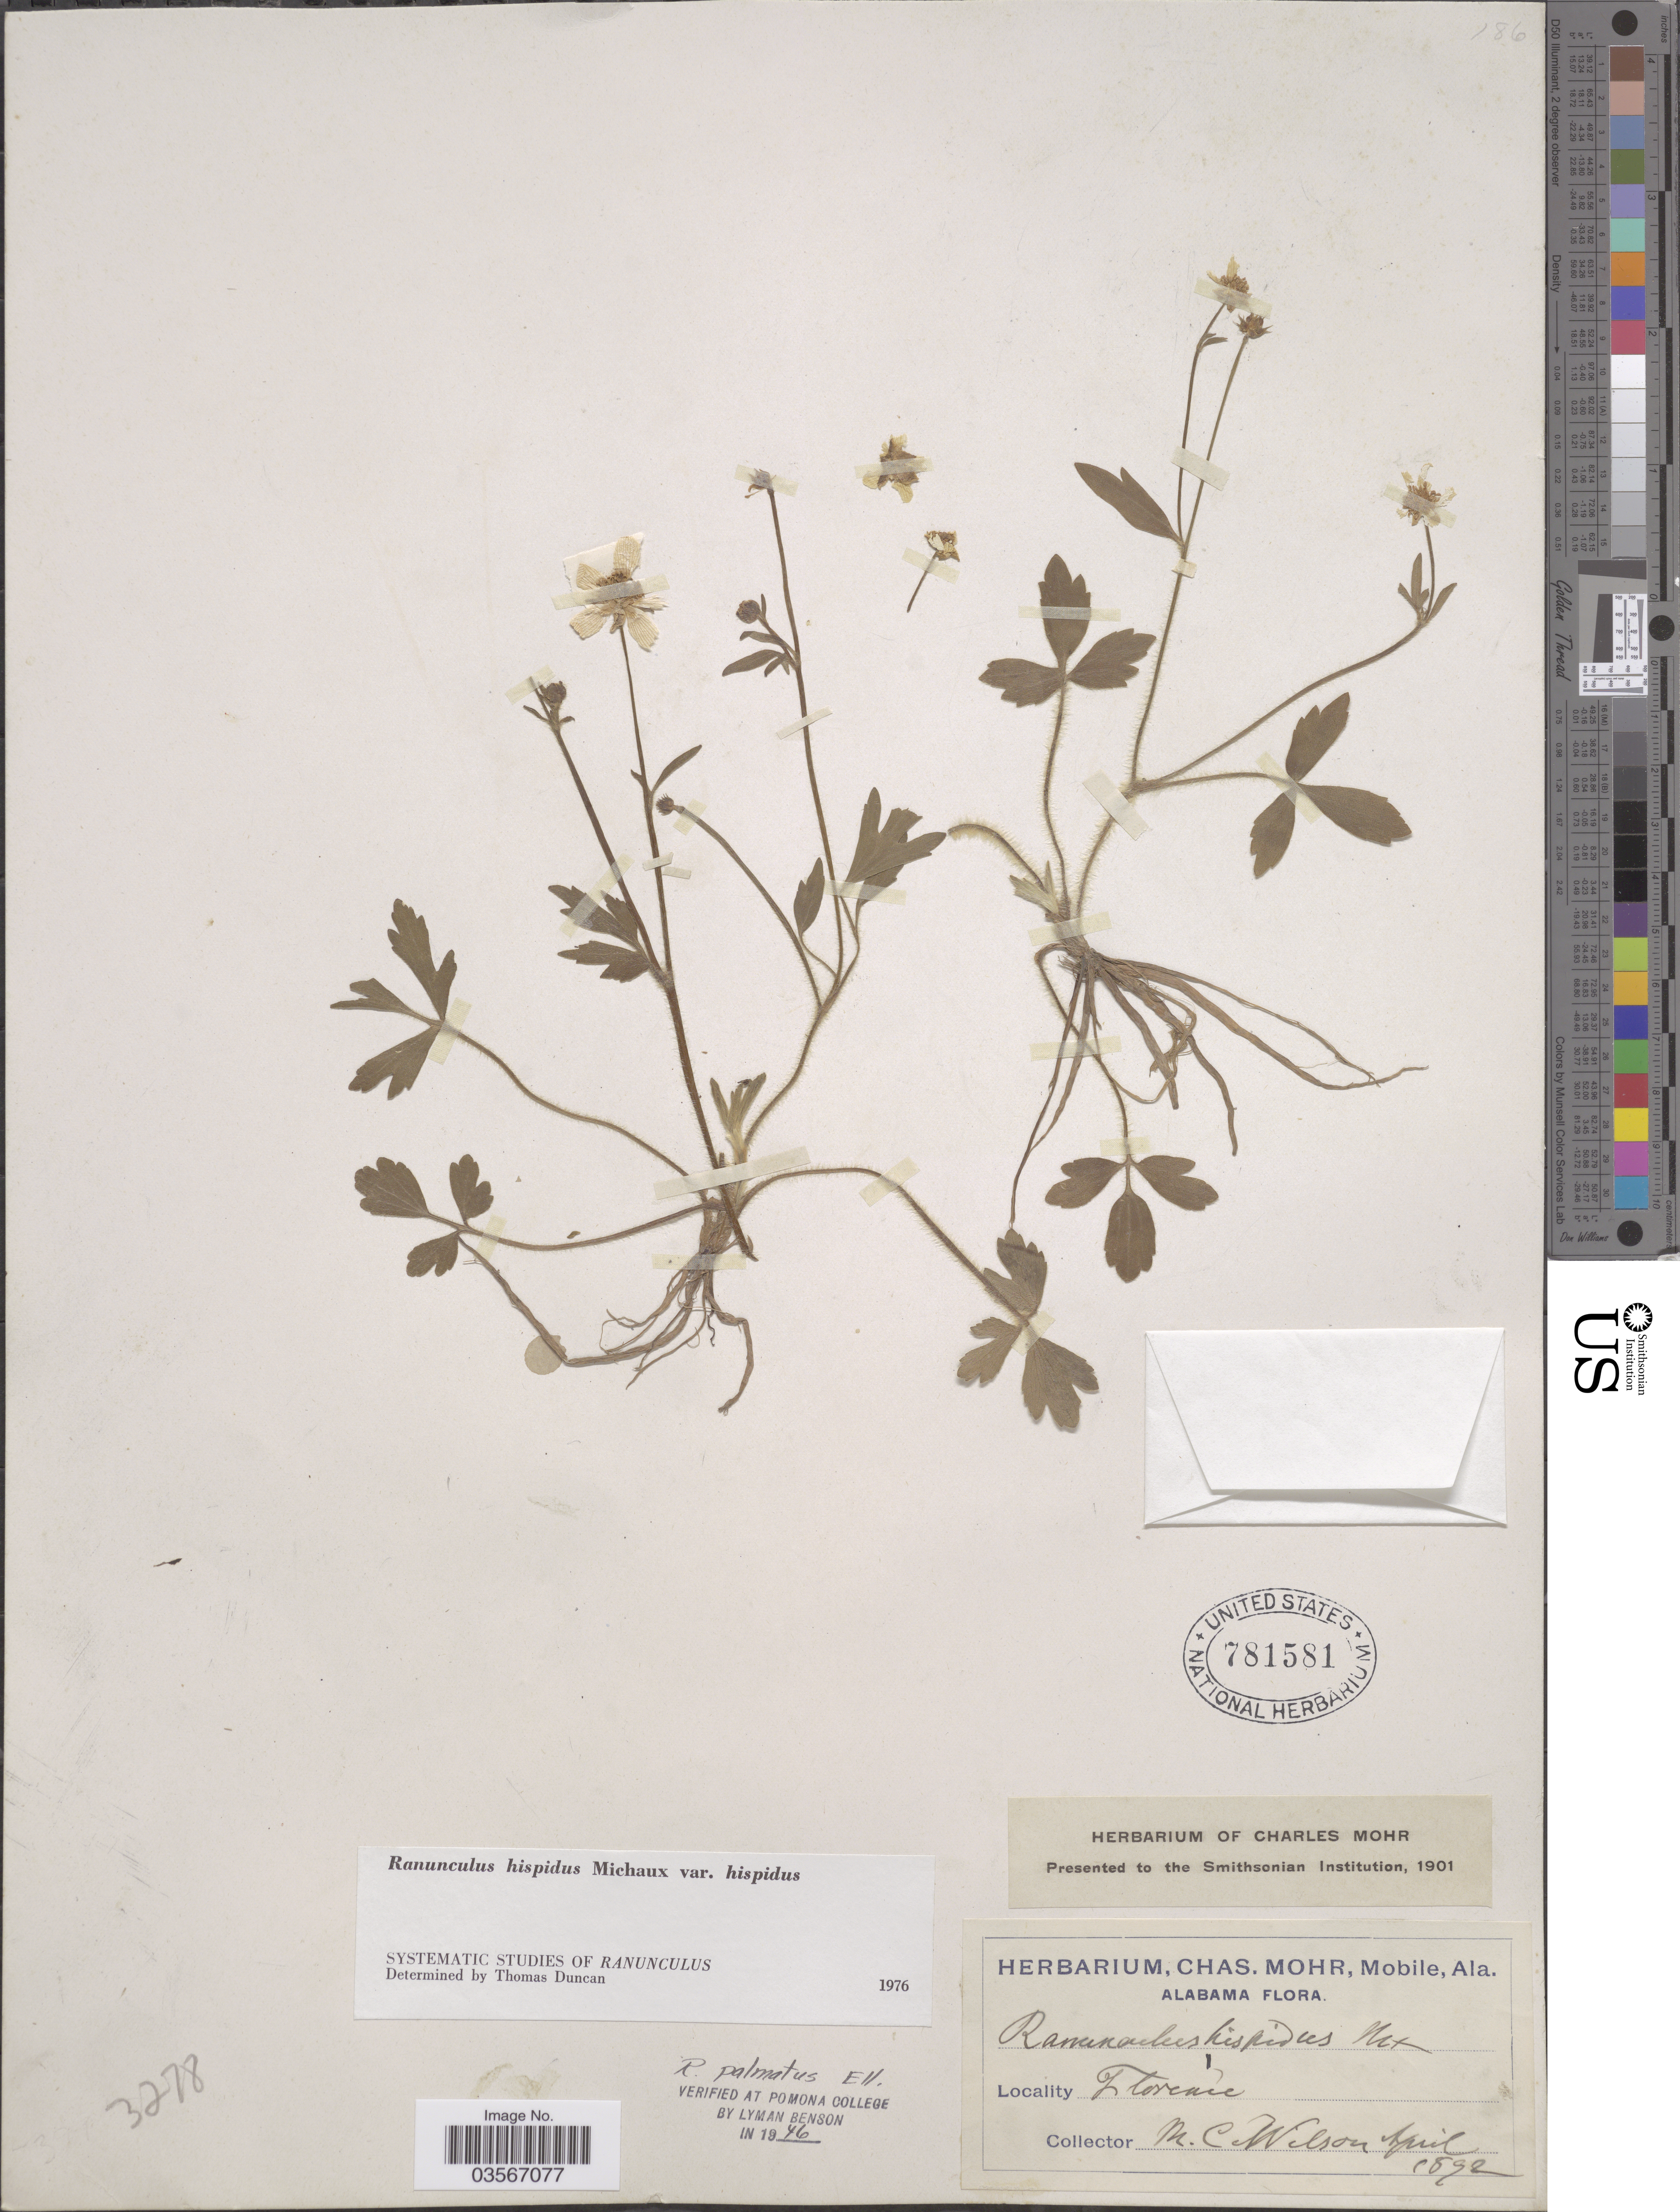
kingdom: Plantae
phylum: Tracheophyta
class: Magnoliopsida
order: Ranunculales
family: Ranunculaceae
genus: Ranunculus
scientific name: Ranunculus hispidus var. hispidus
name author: Michx.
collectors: M. C. Wilson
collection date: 1892-04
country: United States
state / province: Alabama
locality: Florence.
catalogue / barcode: US 781581